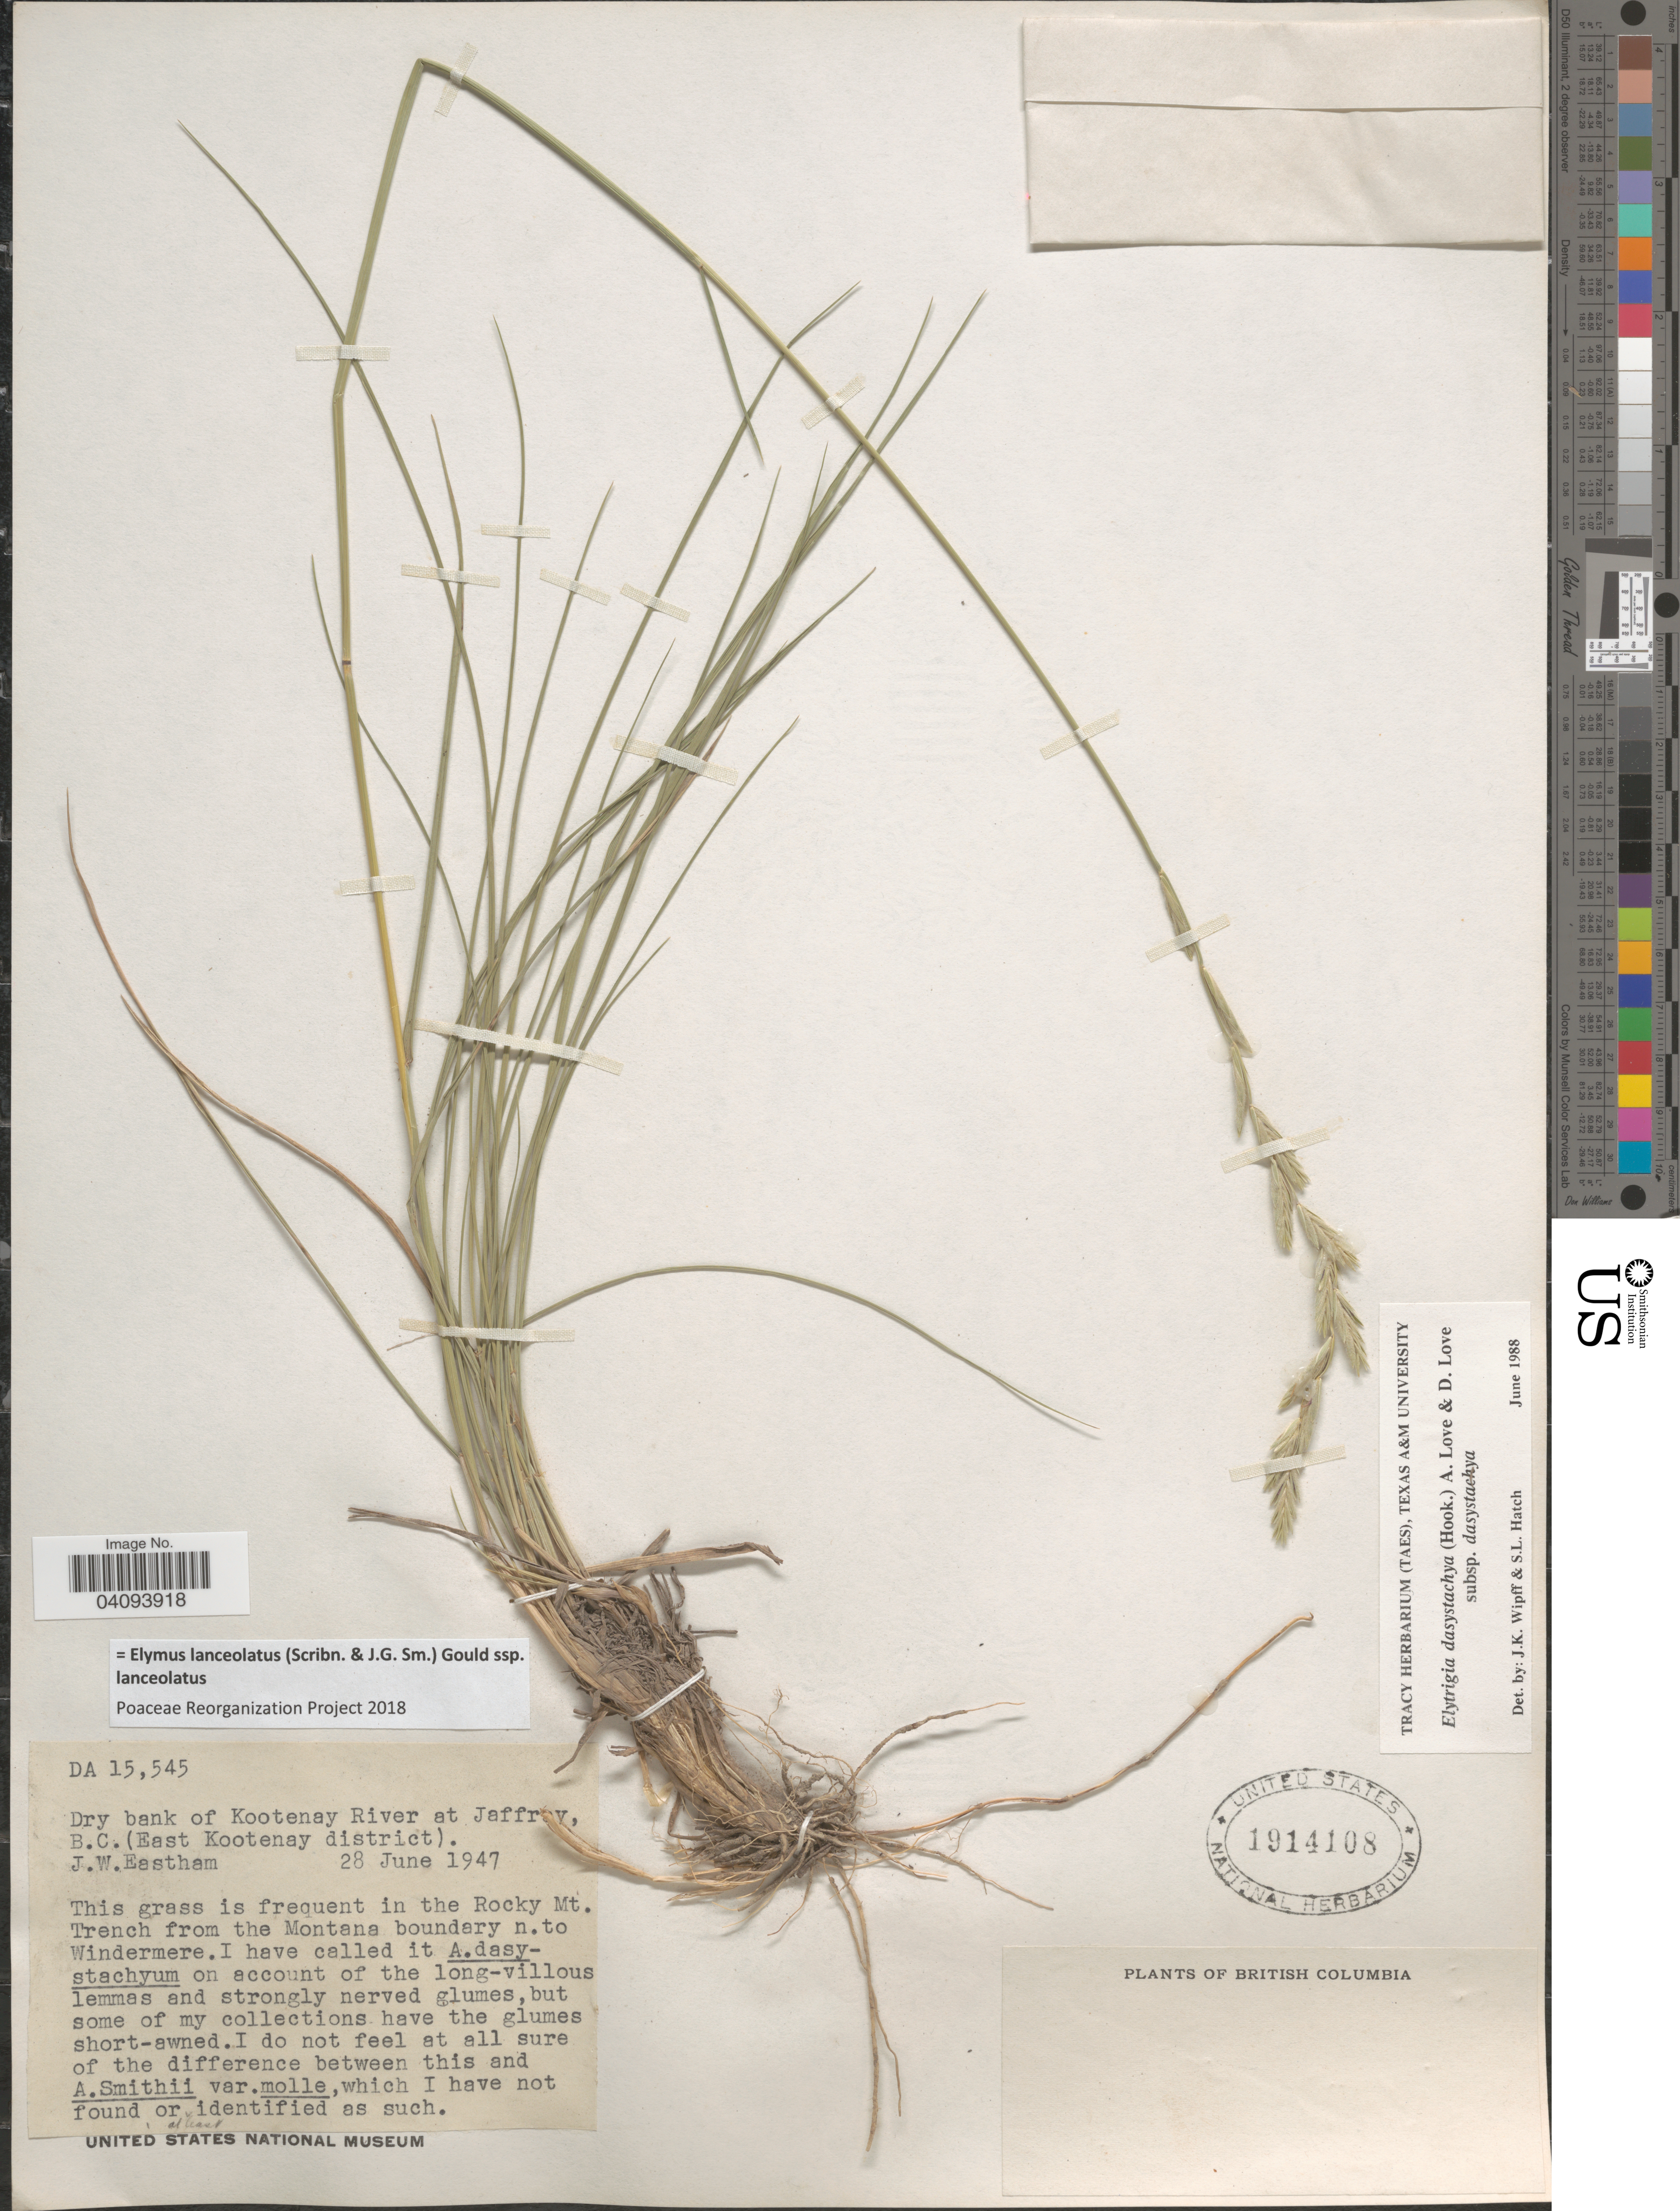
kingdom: Plantae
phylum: Tracheophyta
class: Liliopsida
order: Poales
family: Poaceae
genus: Elymus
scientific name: Elymus lanceolatus subsp. lanceolatus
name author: (Scribn. & J.G. Sm.) Gould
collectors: J. Eastham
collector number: DA15545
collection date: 1947-06-28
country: Canada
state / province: British Columbia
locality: Dry bank of Kootenay River at Jaffray, (East Kootenay District). In the Rocky Mt. Trench from the Montana boundary n. to Windermere.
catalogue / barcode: US 1914108